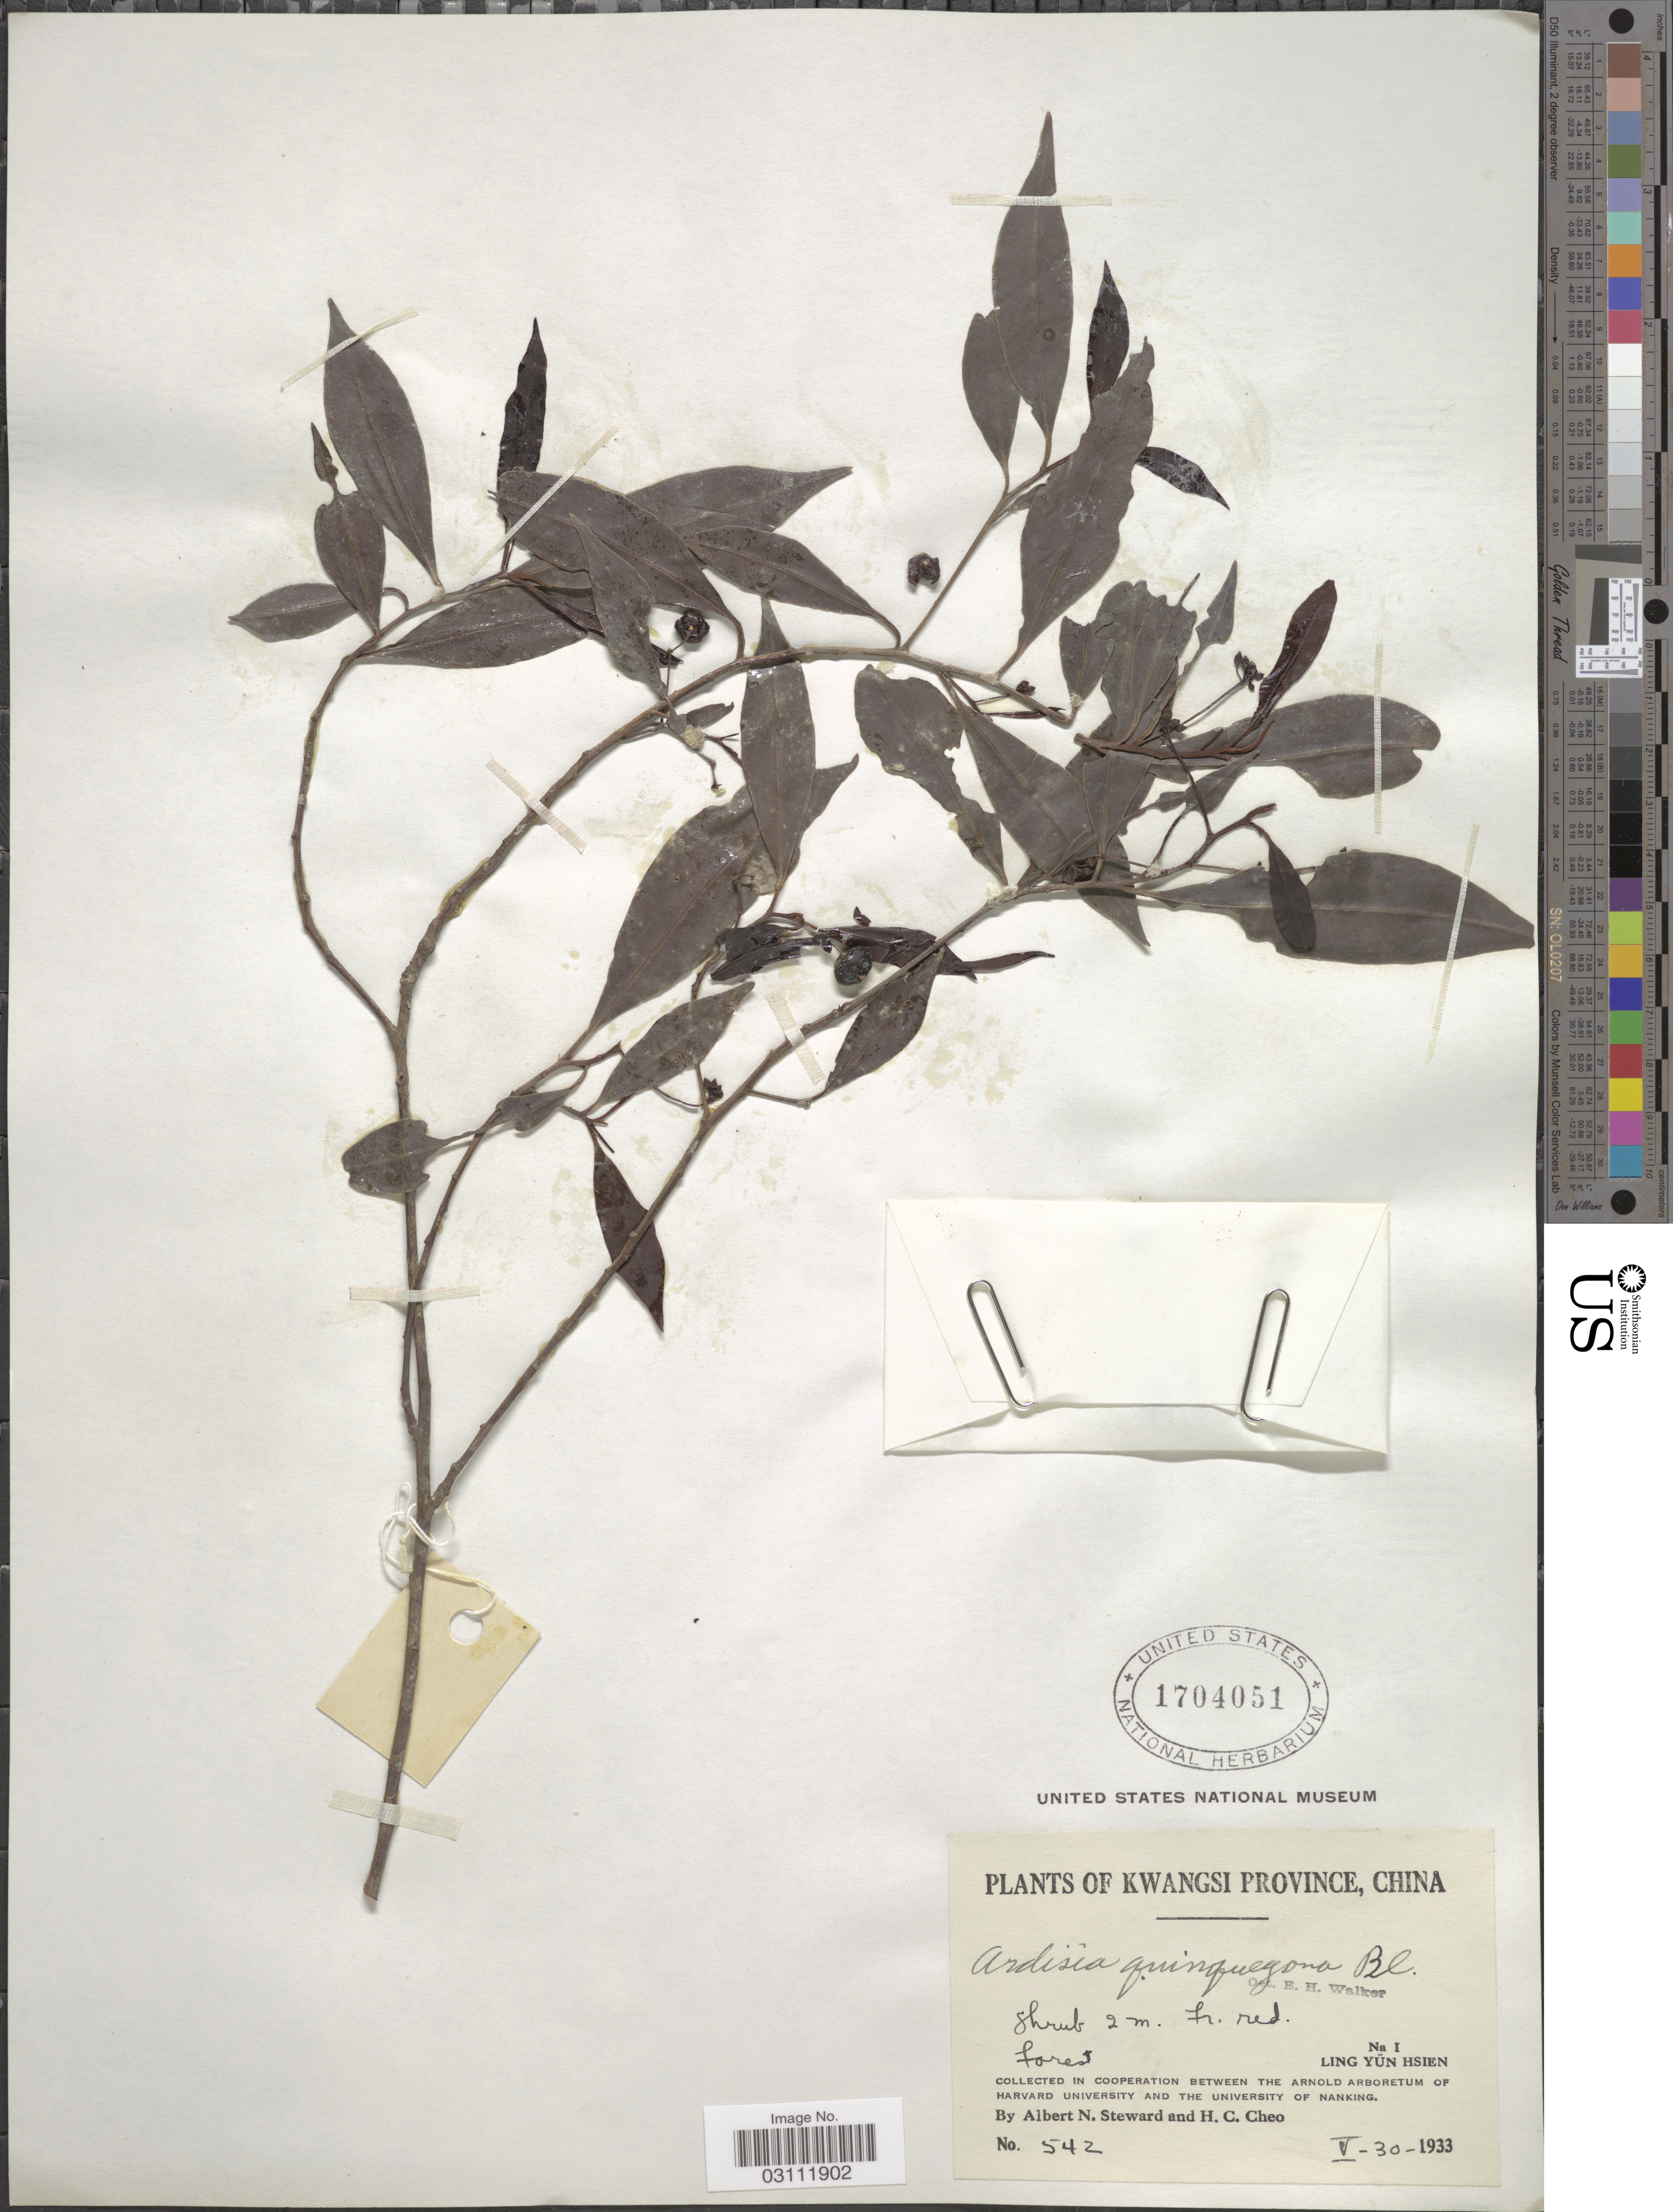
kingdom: Plantae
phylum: Tracheophyta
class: Magnoliopsida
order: Ericales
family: Primulaceae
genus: Ardisia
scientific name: Ardisia quinquegona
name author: Blume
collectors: A. N. Steward & H. Cheo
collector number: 542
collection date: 1933-05-30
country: China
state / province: Guangxi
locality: Kwangsi Province. Na I. Ling Yün Hsien.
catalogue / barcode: US 1704051